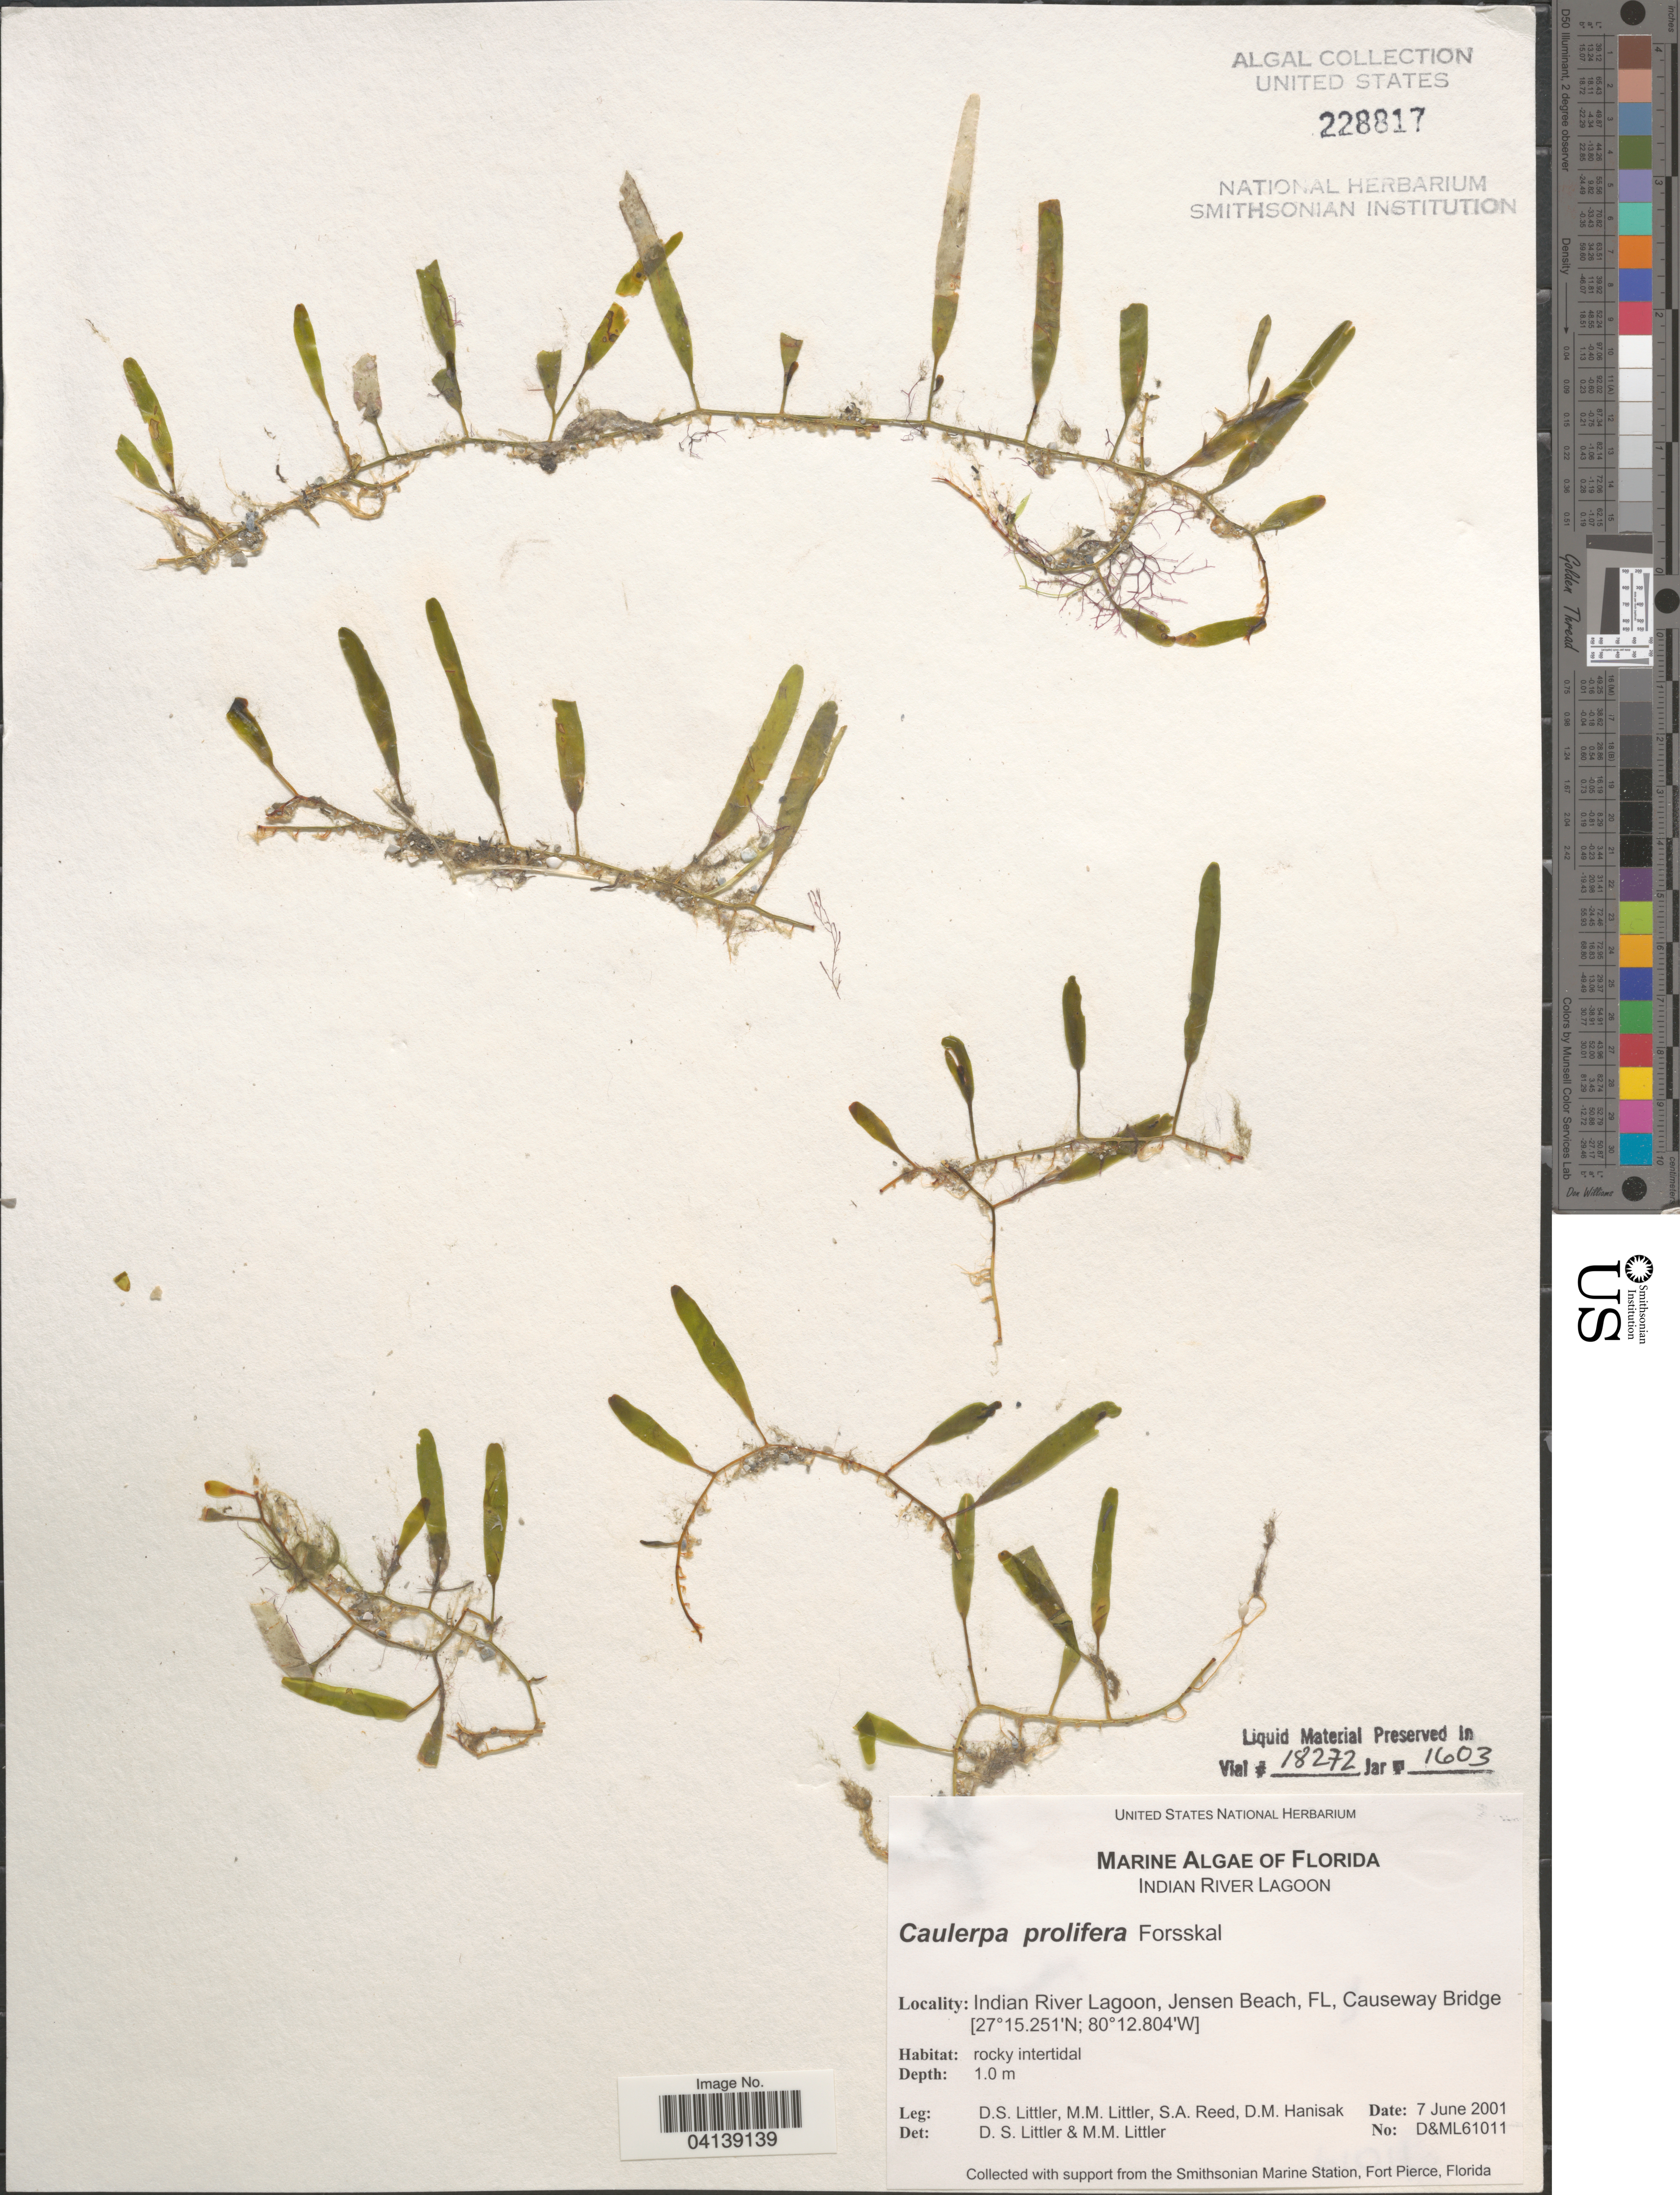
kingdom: Plantae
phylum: Chlorophyta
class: Ulvophyceae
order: Bryopsidales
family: Caulerpaceae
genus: Caulerpa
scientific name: Caulerpa prolifera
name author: (Forssk.) J.V.Lamouroux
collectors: D. S. Littler, S. Reed & D. Hanisak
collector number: D&ML61011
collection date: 2001-06-07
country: United States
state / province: Florida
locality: Indian River Lagoon, Jensen Beach, Causeway Bridge.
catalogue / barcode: US 228817